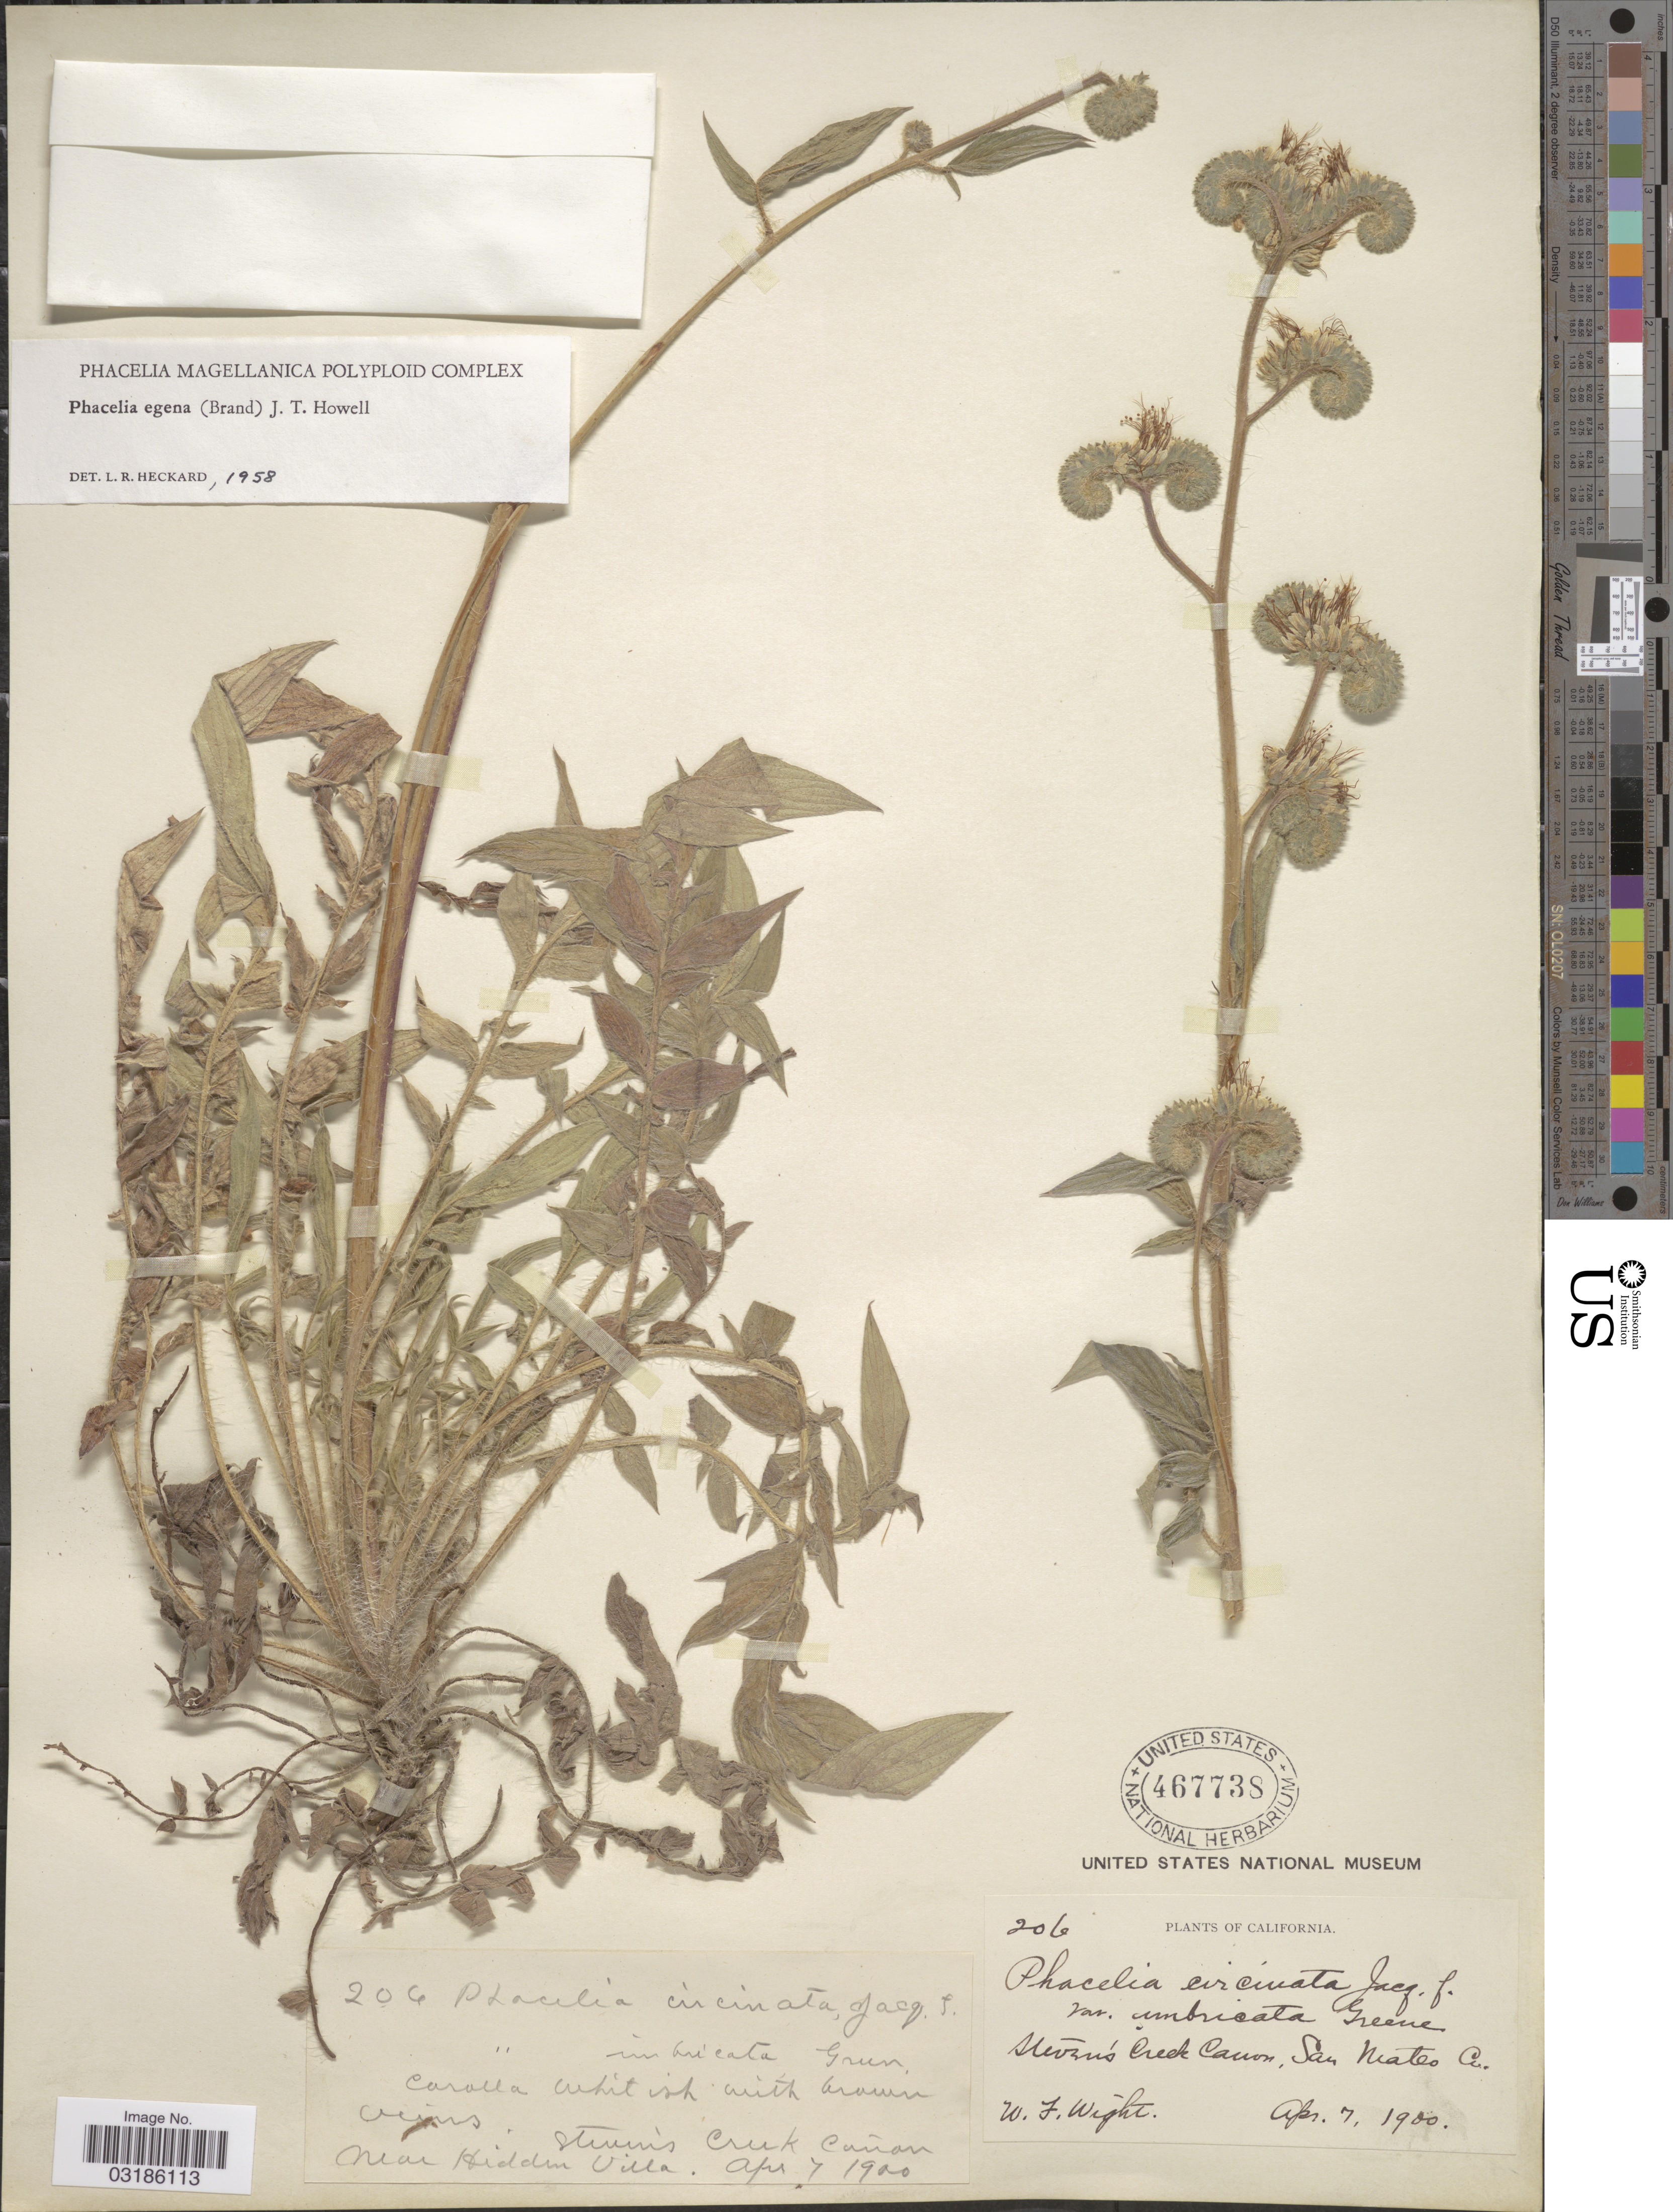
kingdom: Plantae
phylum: Tracheophyta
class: Magnoliopsida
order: Boraginales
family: Hydrophyllaceae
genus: Phacelia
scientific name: Phacelia egena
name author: (Brand) Howell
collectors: W. Wight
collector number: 206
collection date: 1900-04-07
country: United States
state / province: California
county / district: San Mateo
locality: Steven's Creek Canon, San Mateo co.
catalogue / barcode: US 467738